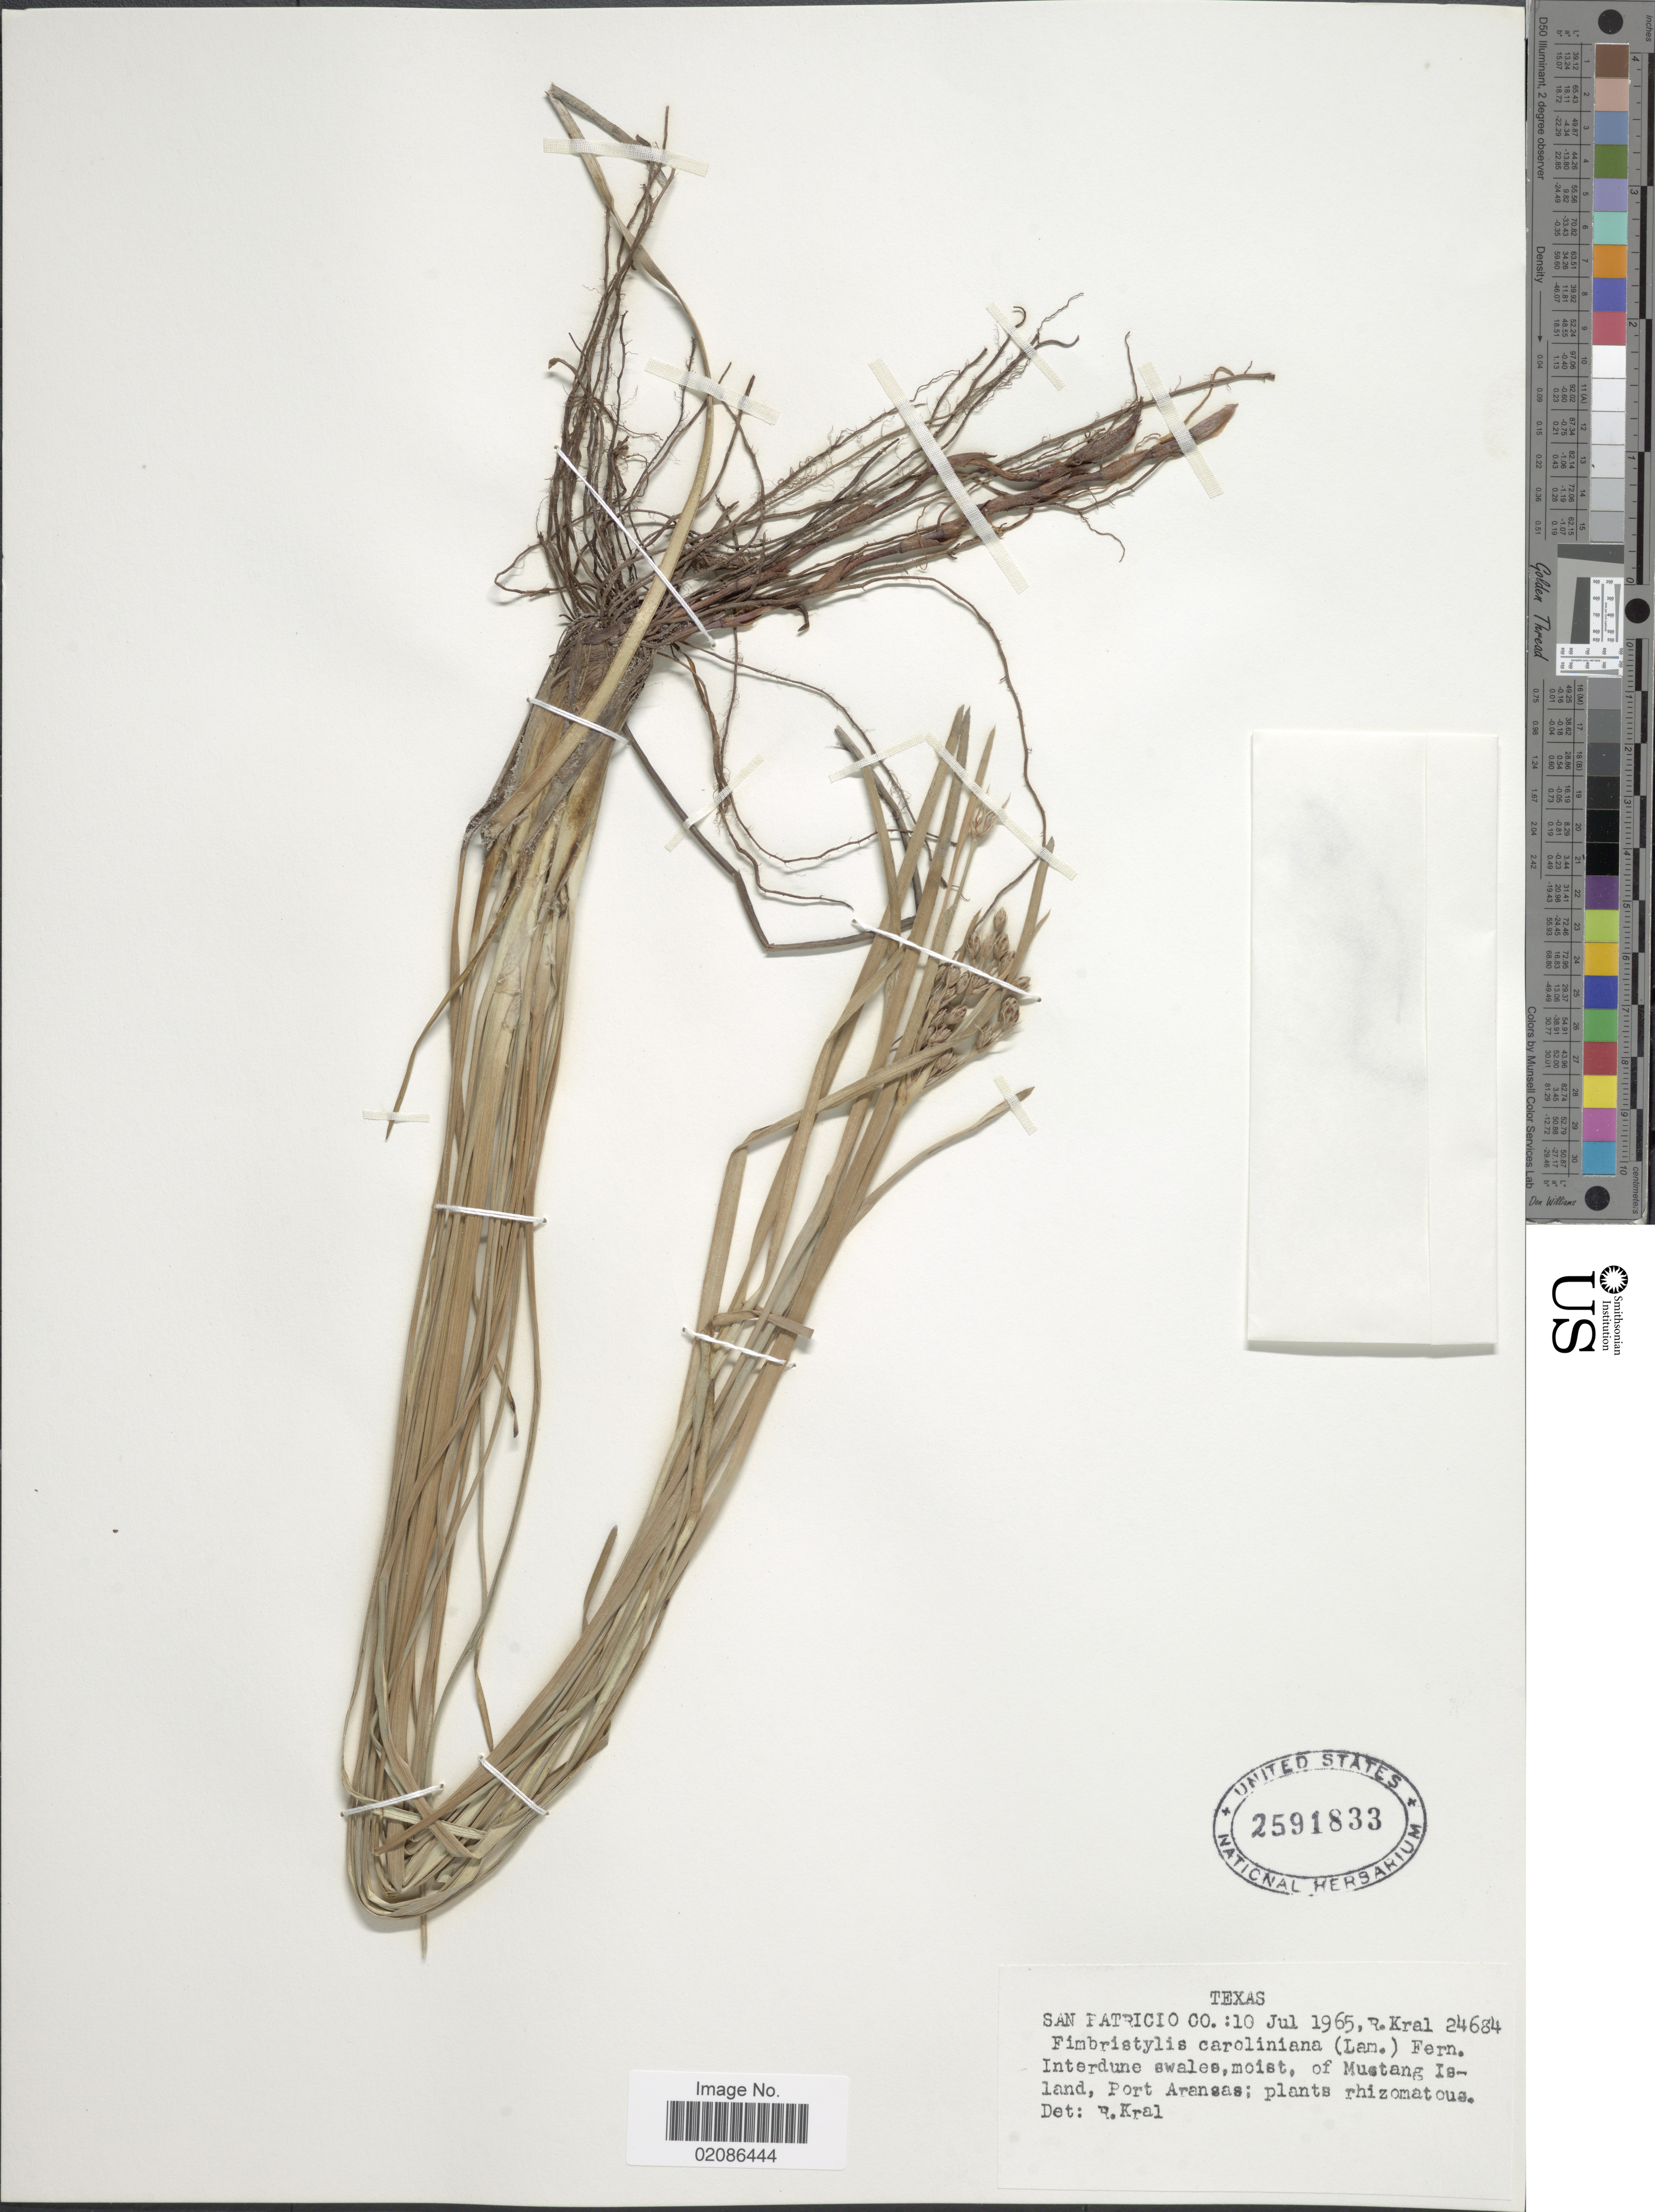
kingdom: Plantae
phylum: Tracheophyta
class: Liliopsida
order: Poales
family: Cyperaceae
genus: Fimbristylis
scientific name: Fimbristylis caroliniana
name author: (Lam.) Fernald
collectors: R. Kral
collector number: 24684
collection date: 1965-07-10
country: United States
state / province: Texas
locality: San Patricio Co; interdune swales, moist, of Mustang Island, Port Aransas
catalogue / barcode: US 2591833